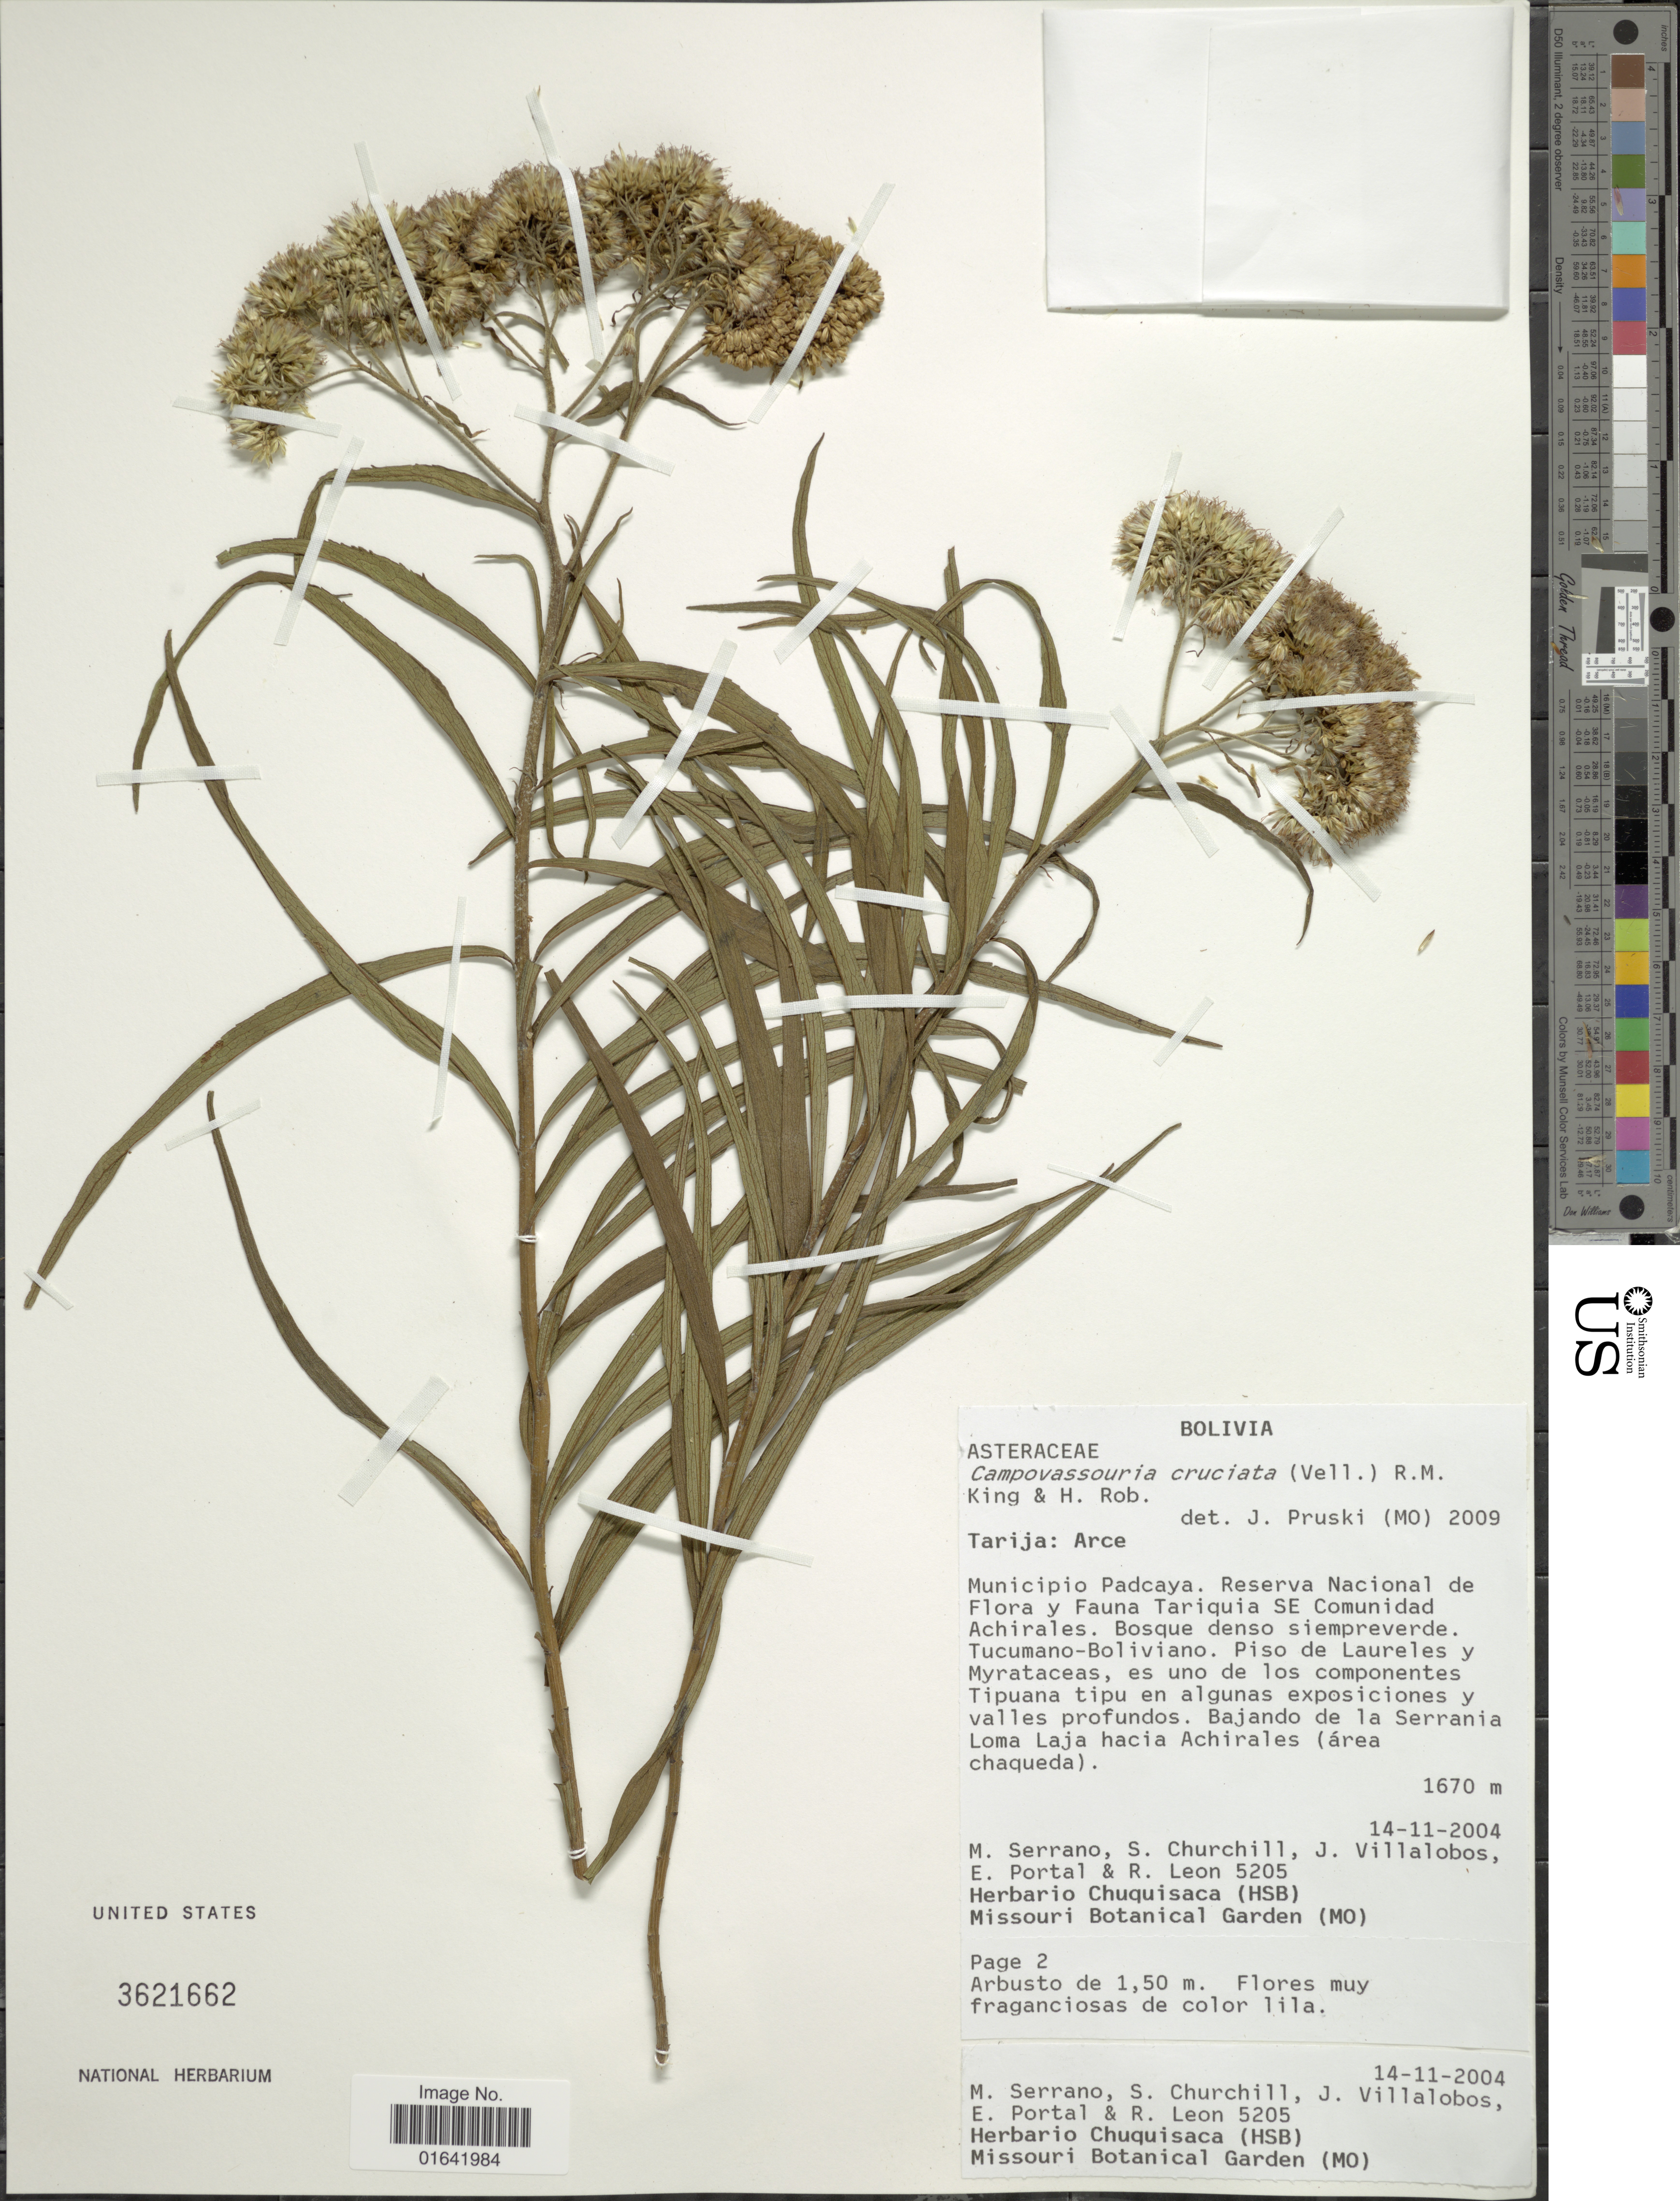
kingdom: Plantae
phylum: Tracheophyta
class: Magnoliopsida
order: Asterales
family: Asteraceae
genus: Campovassouria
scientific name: Campovassouria bupleurifolia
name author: (DC.) R.M. King & H. Rob.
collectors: M. Serrano, S. Churchill, J. Villalobos, E. Portal & R. A. León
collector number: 5205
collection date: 2004-11-14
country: Bolivia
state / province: Tarija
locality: Municipio Padcaya, Reserva Nacional de Flora y Fauna Tariquia SE Comunidad Achirales, Bajando de la Serrania Loma Laja hacia Achirales (área chaqueda).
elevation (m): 1670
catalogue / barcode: US 3621662